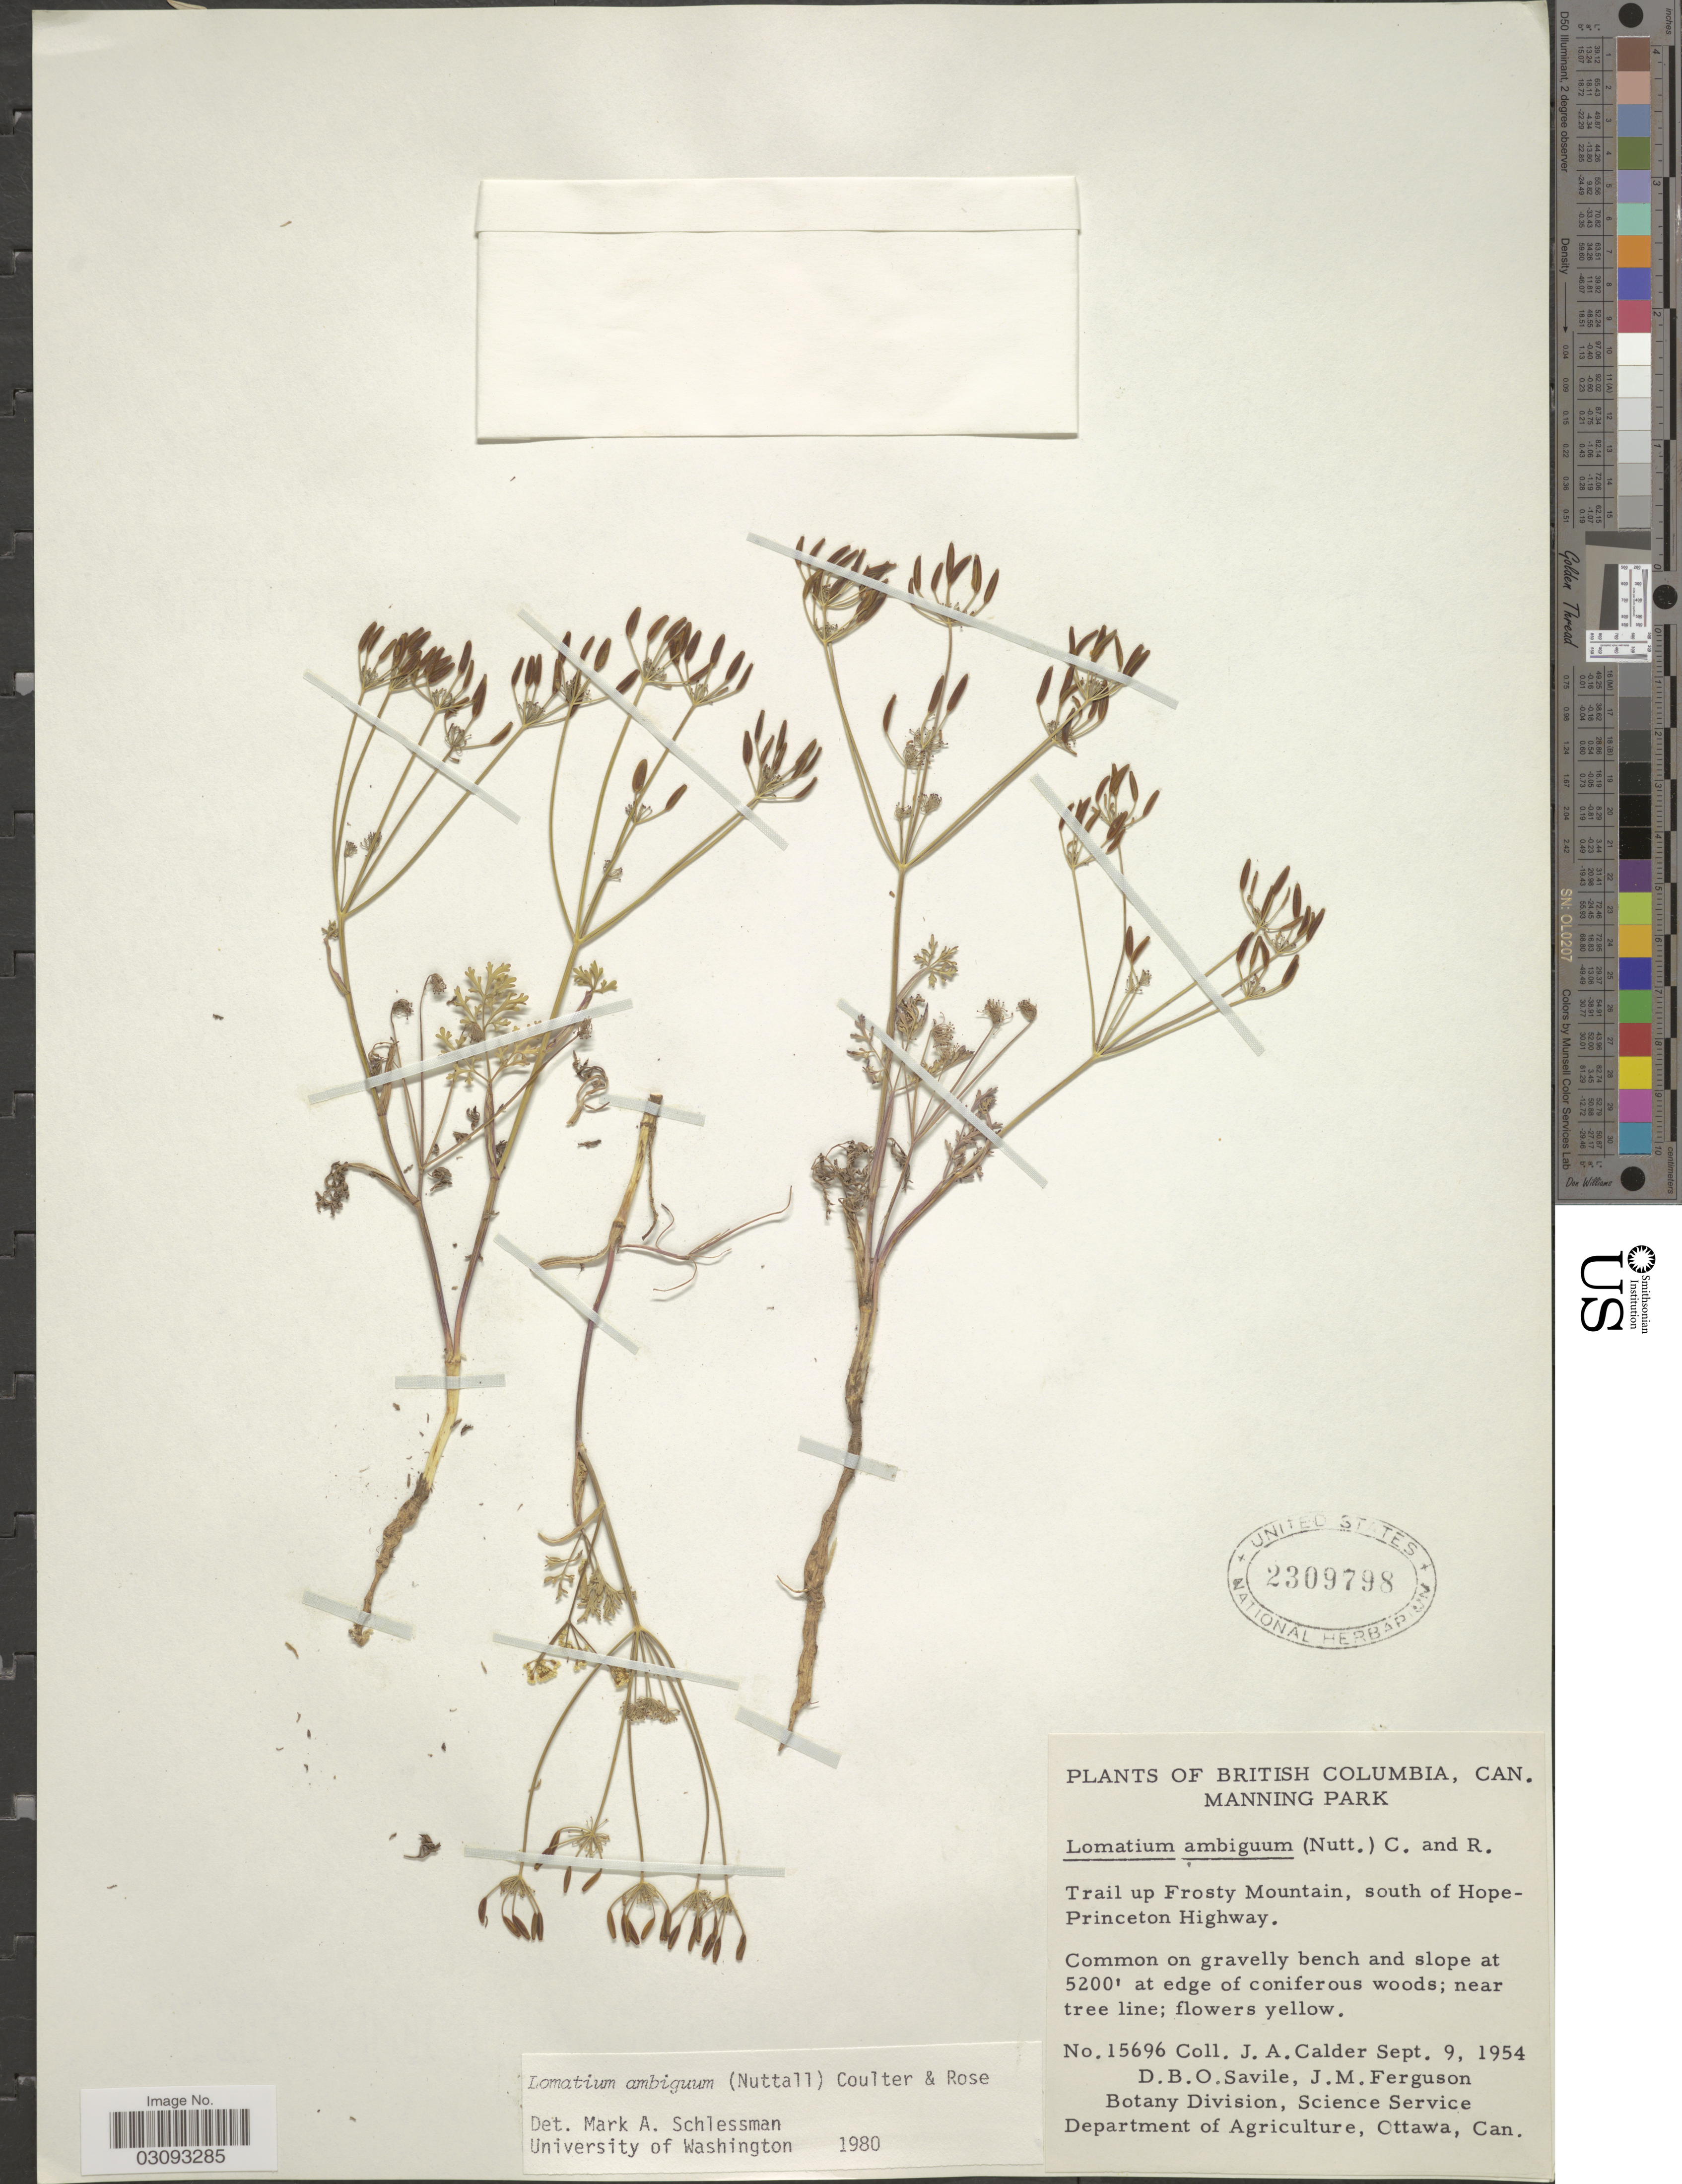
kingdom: Plantae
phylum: Tracheophyta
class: Magnoliopsida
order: Apiales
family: Apiaceae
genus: Lomatium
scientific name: Lomatium ambiguum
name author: (Nutt.) Coult. & Rose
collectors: J. A. Calder, D. Savile & J. M. Ferguson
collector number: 15696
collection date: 1954-09-09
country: Canada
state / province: British Columbia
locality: Manning Park. Trail up Frosty Mountain, south of Hope-Princeton Highway.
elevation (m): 1585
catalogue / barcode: US 2309798